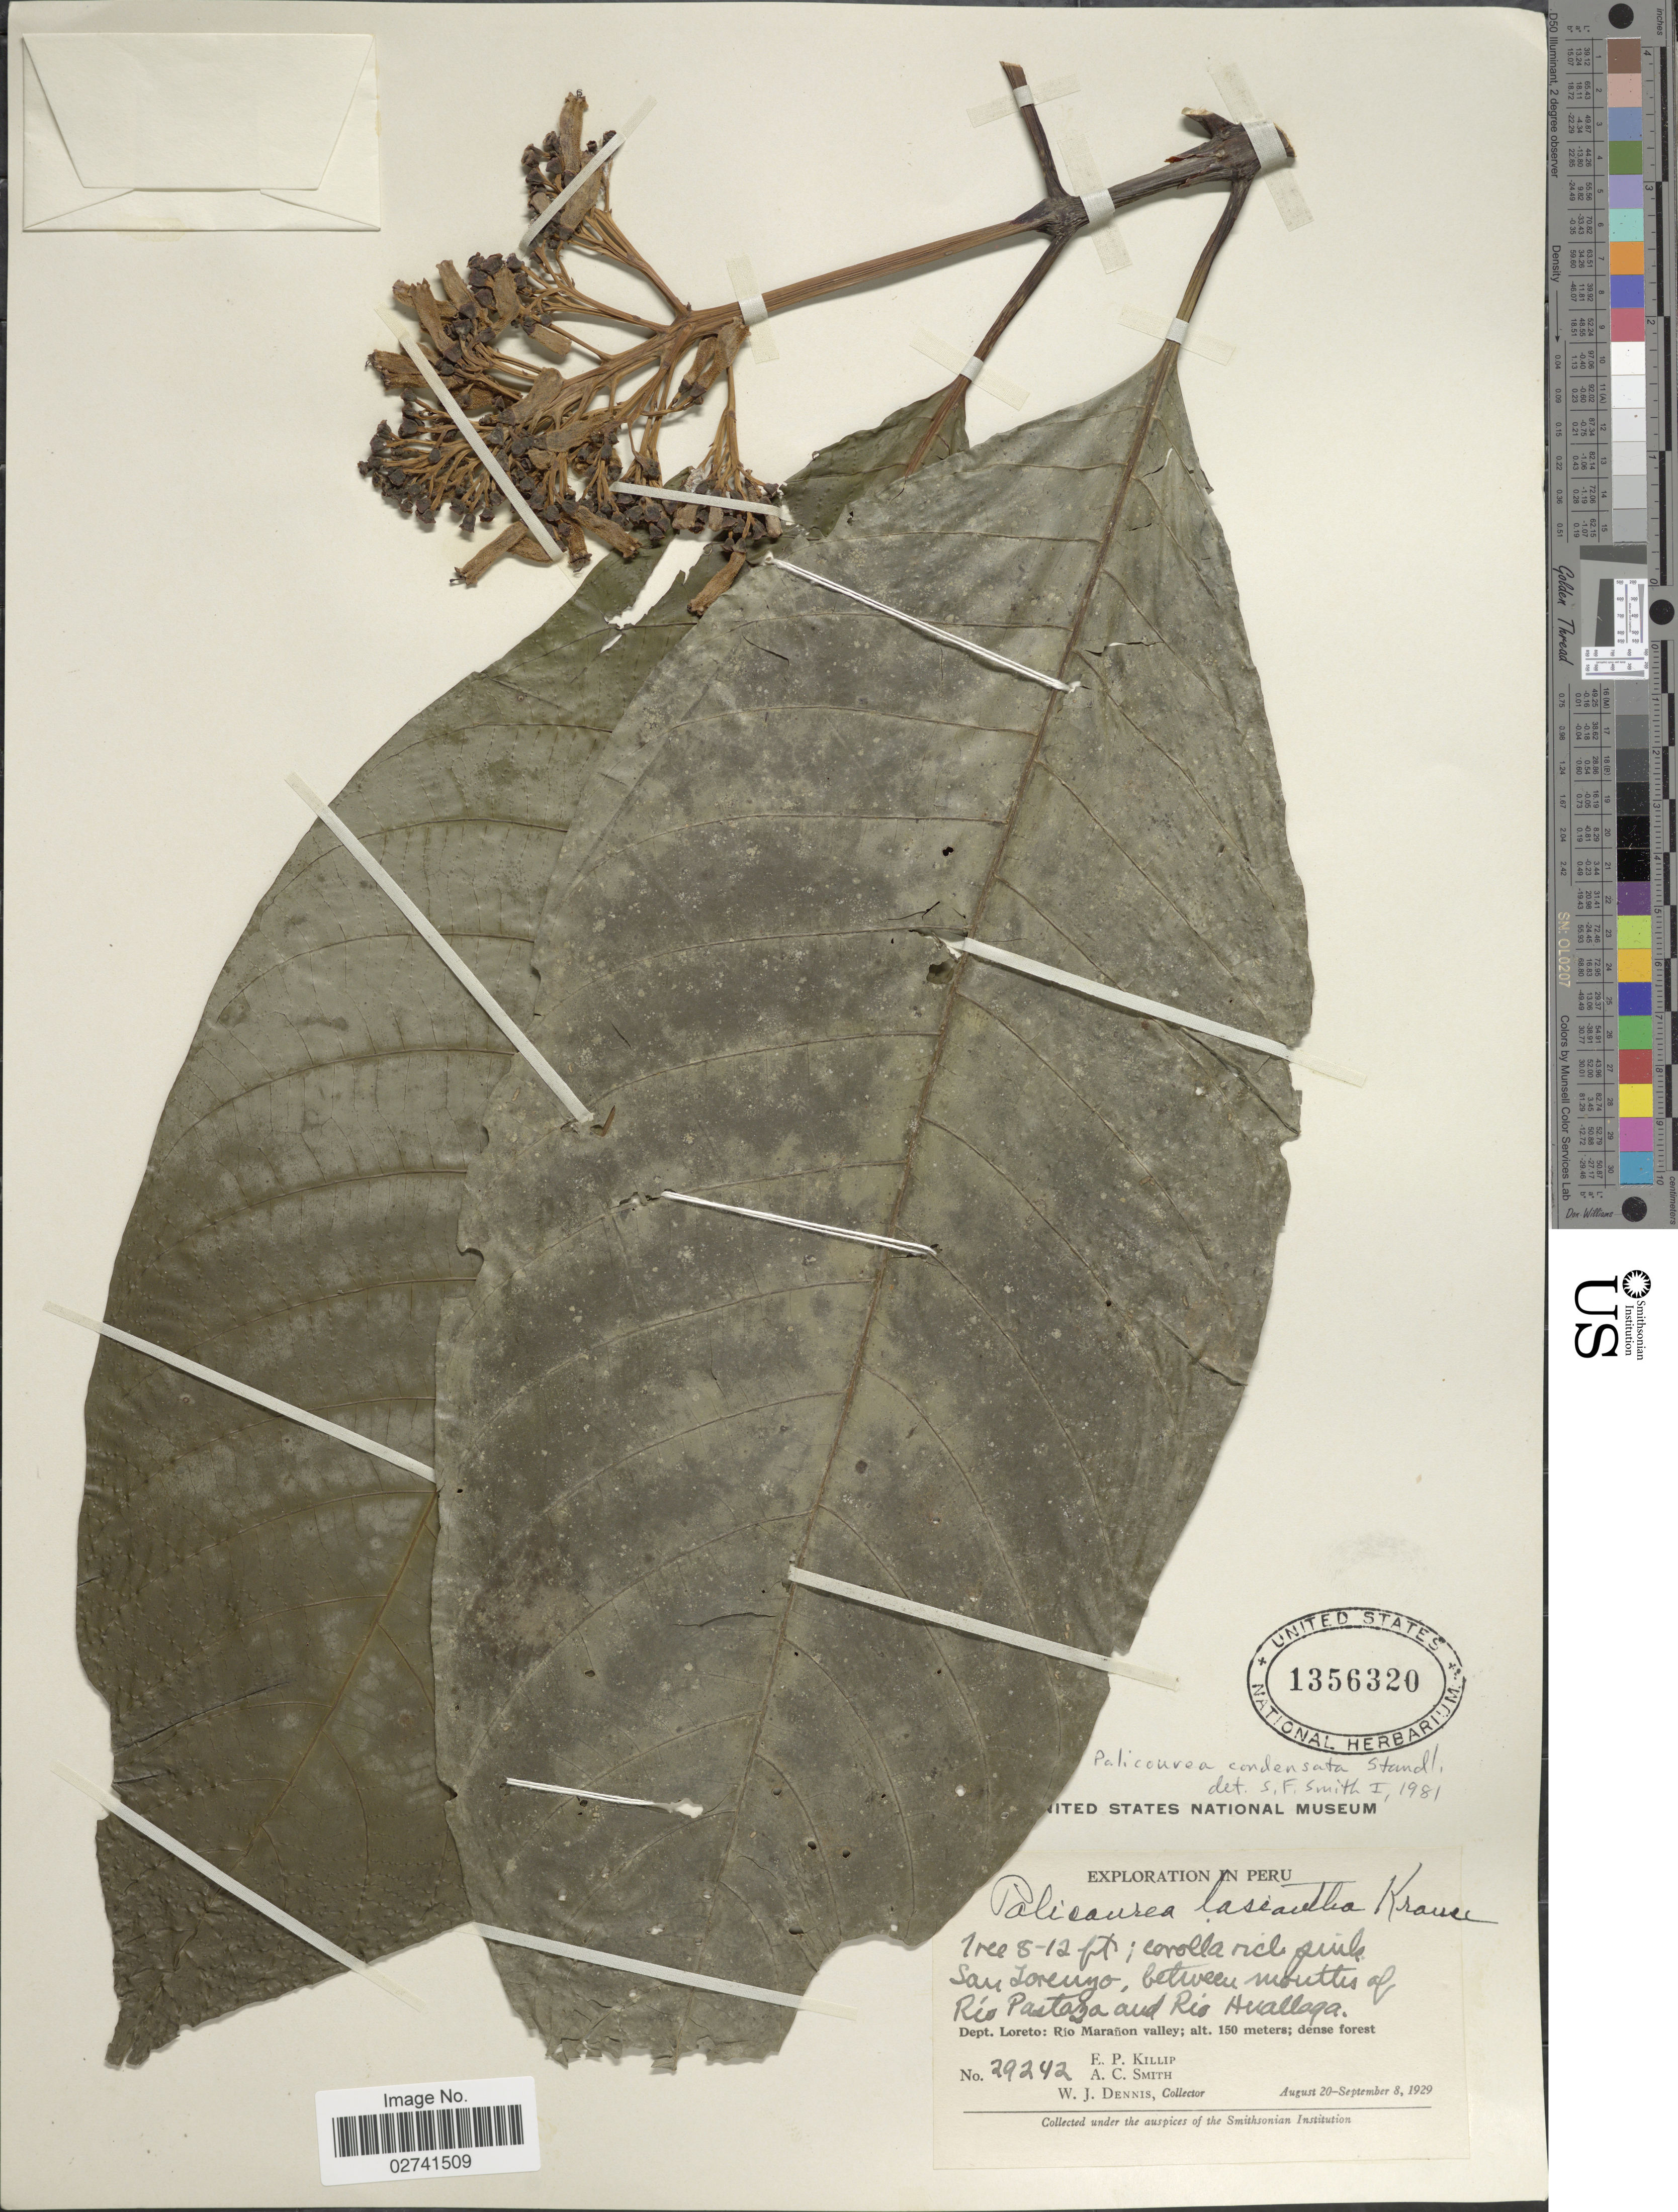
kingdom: Plantae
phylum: Tracheophyta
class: Magnoliopsida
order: Gentianales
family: Rubiaceae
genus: Palicourea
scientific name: Palicourea lasiantha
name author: Krause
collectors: E. P. Killip, A. C. Smith & W. J. Dennis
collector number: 29242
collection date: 1929-08-20/1929-09-08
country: Peru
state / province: Loreto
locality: San Lorenzo, between mouths of Río Pastaza and Rio Huallaga, Dept. Loreto: Río Marañon valley; dense forest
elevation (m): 150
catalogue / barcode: US 1356320